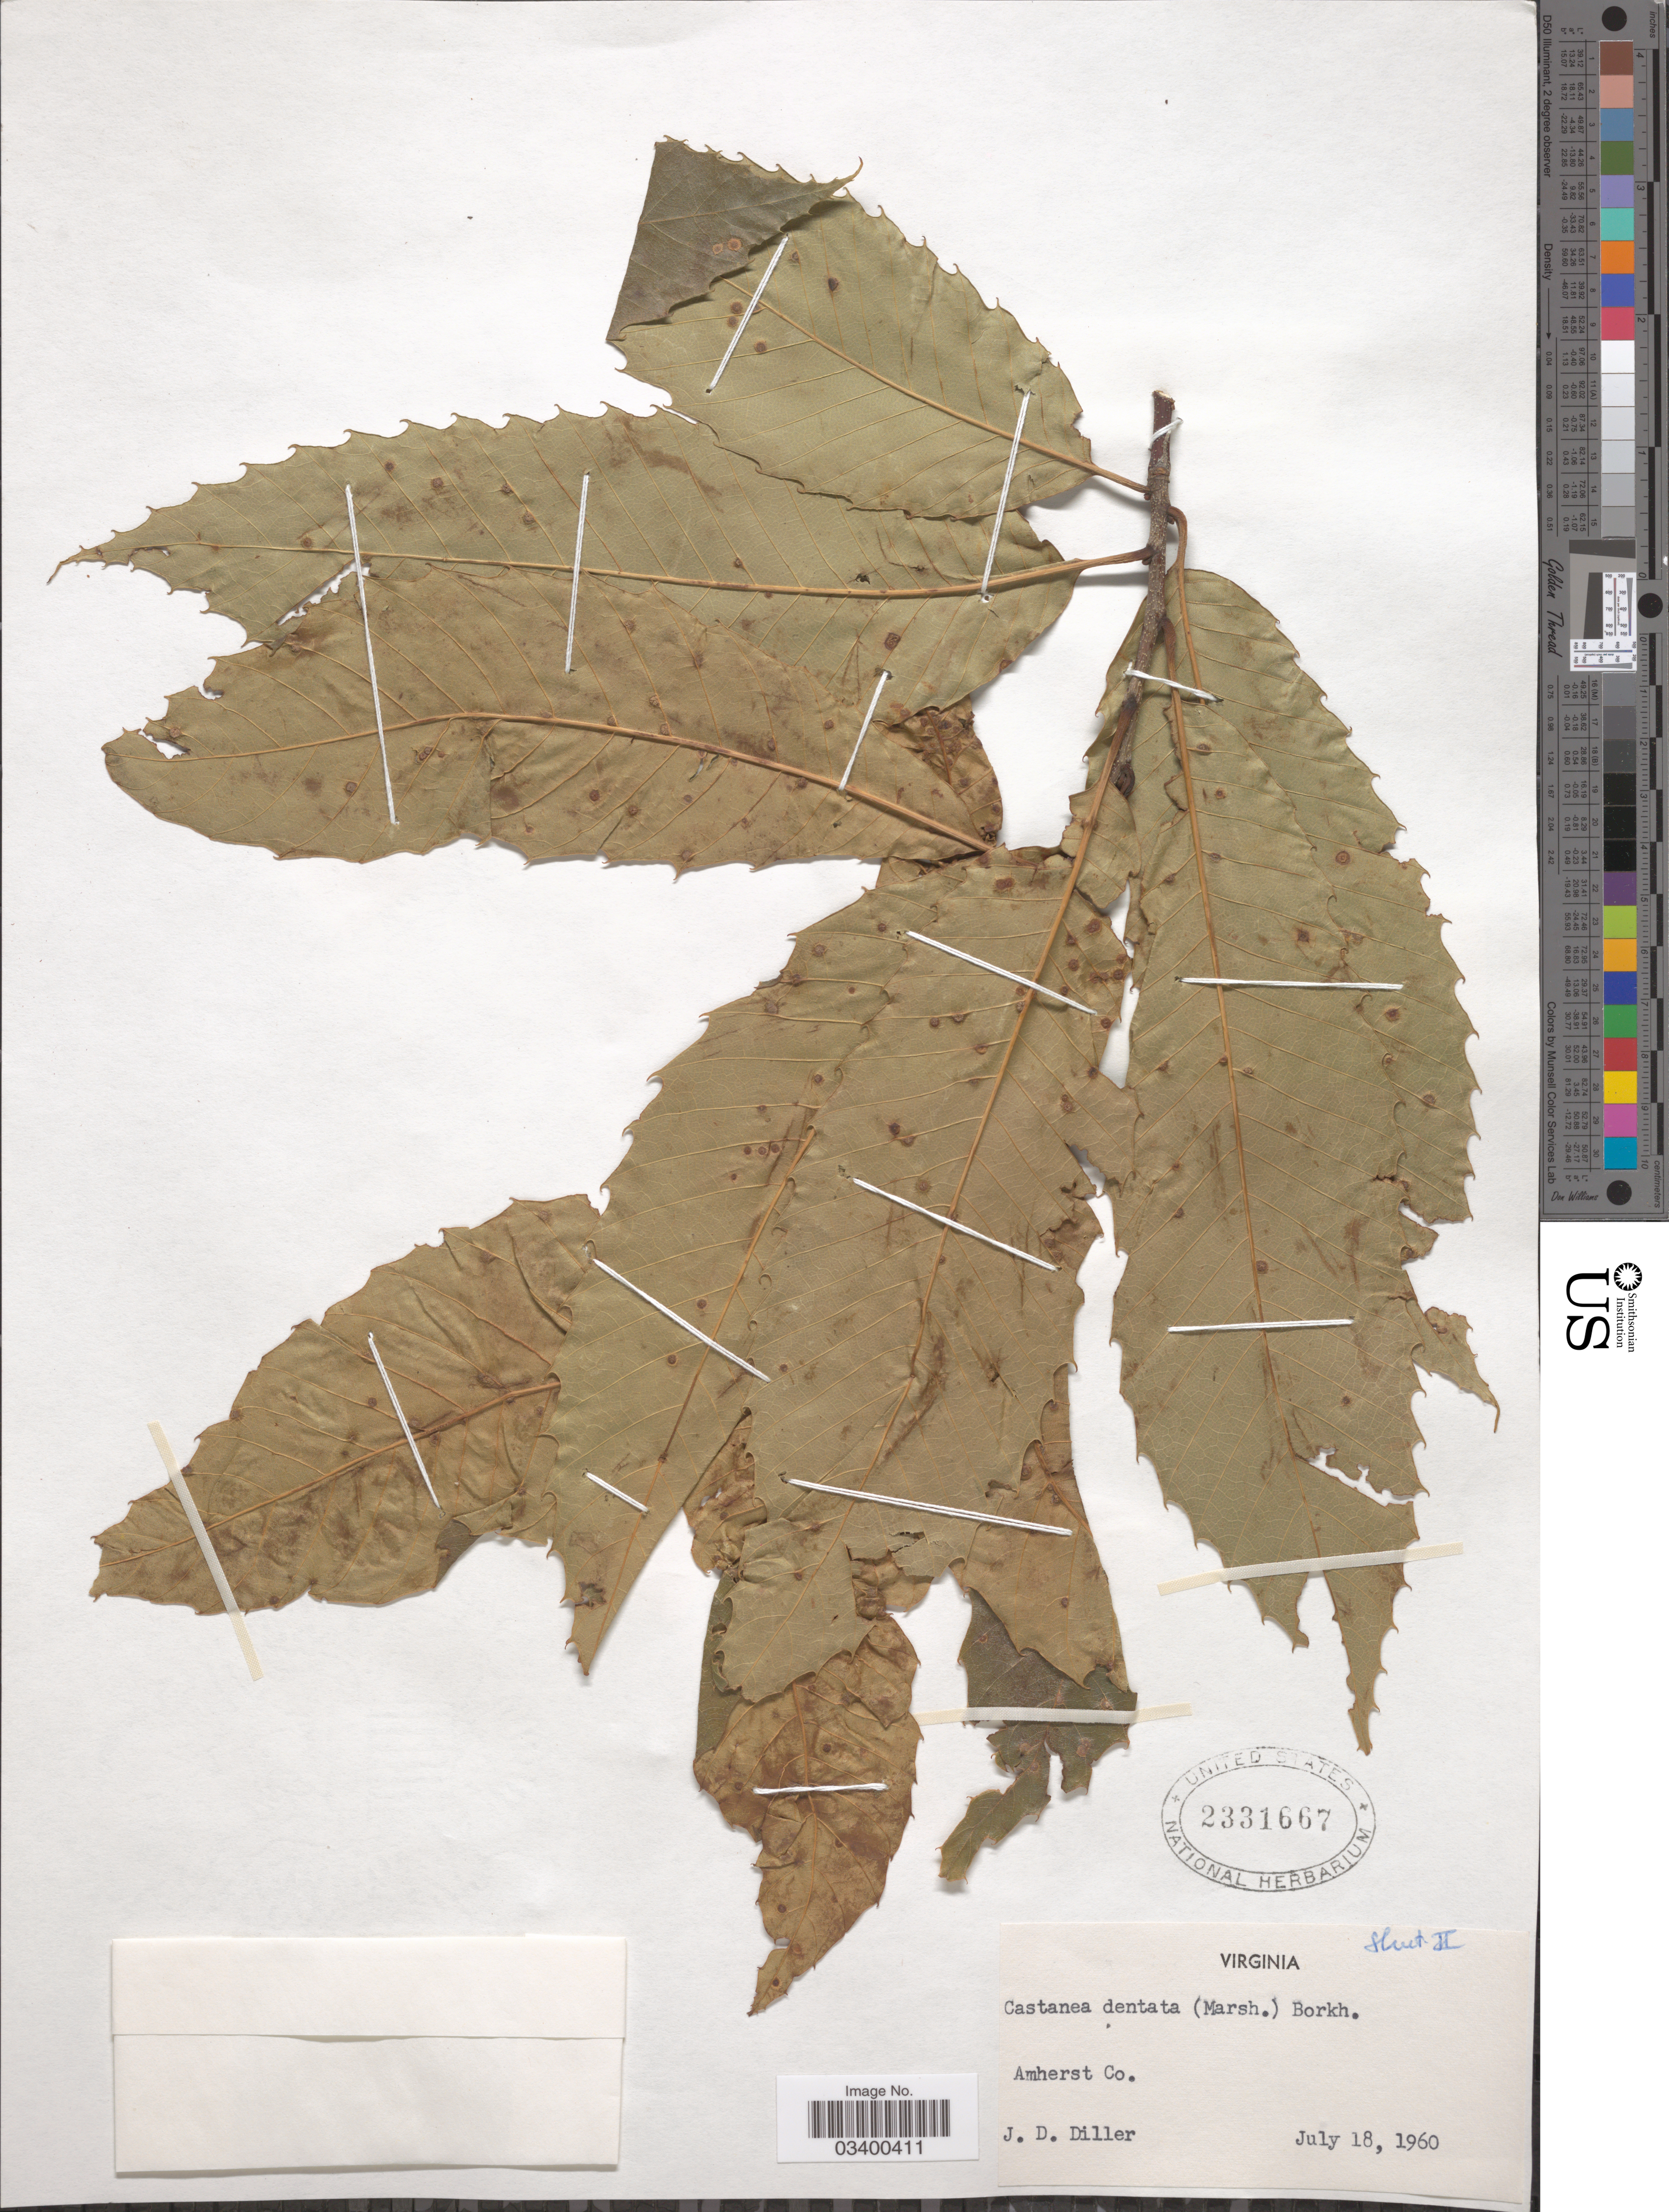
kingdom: Plantae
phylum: Tracheophyta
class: Magnoliopsida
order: Fagales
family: Fagaceae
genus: Castanea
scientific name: Castanea dentata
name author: (Marshall) Borkh.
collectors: J. Diller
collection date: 1960-07-18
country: United States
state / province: Virginia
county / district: Amherst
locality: Amherst Co.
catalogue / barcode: US 2331667